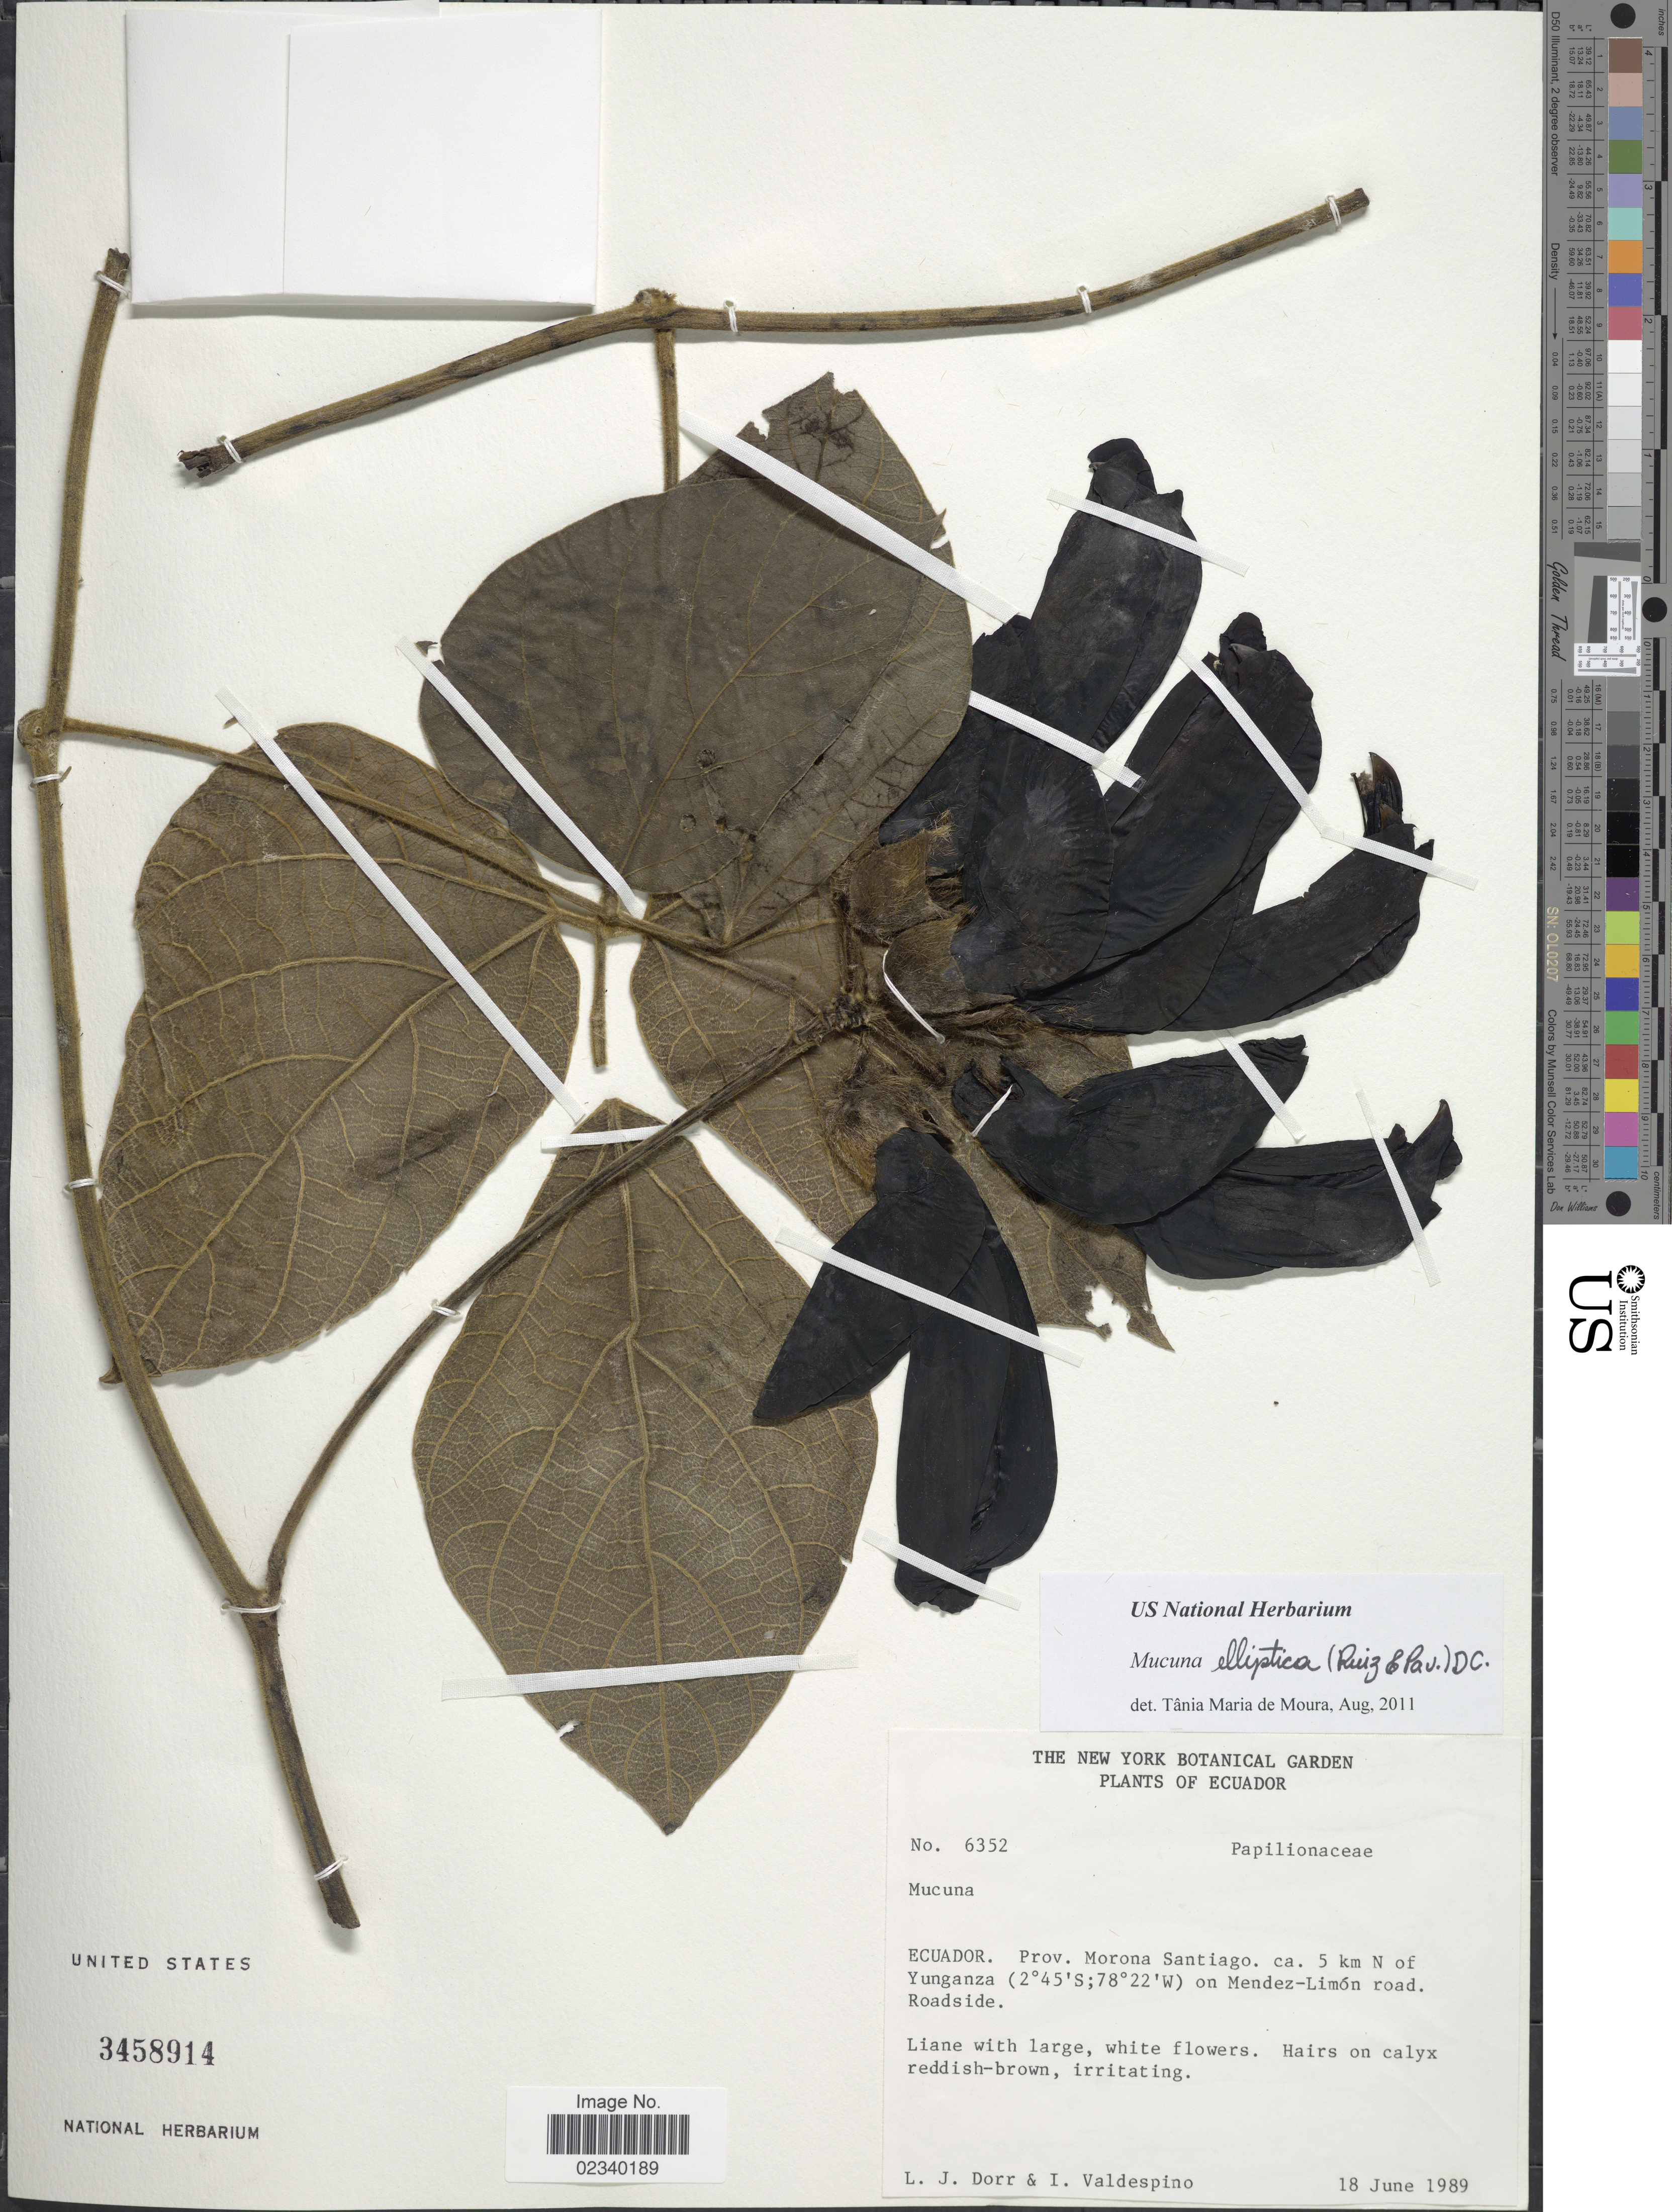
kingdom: Plantae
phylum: Tracheophyta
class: Magnoliopsida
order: Fabales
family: Fabaceae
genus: Mucuna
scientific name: Mucuna elliptica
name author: DC.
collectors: L. J. Dorr & I. A. Valdespino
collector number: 6352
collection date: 1989-06-18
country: Ecuador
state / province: Morona-Santiago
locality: Prov. Morona Santiago. ca. 5 km N of Yunganza on Mendez-Limon road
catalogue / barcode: US 3458914